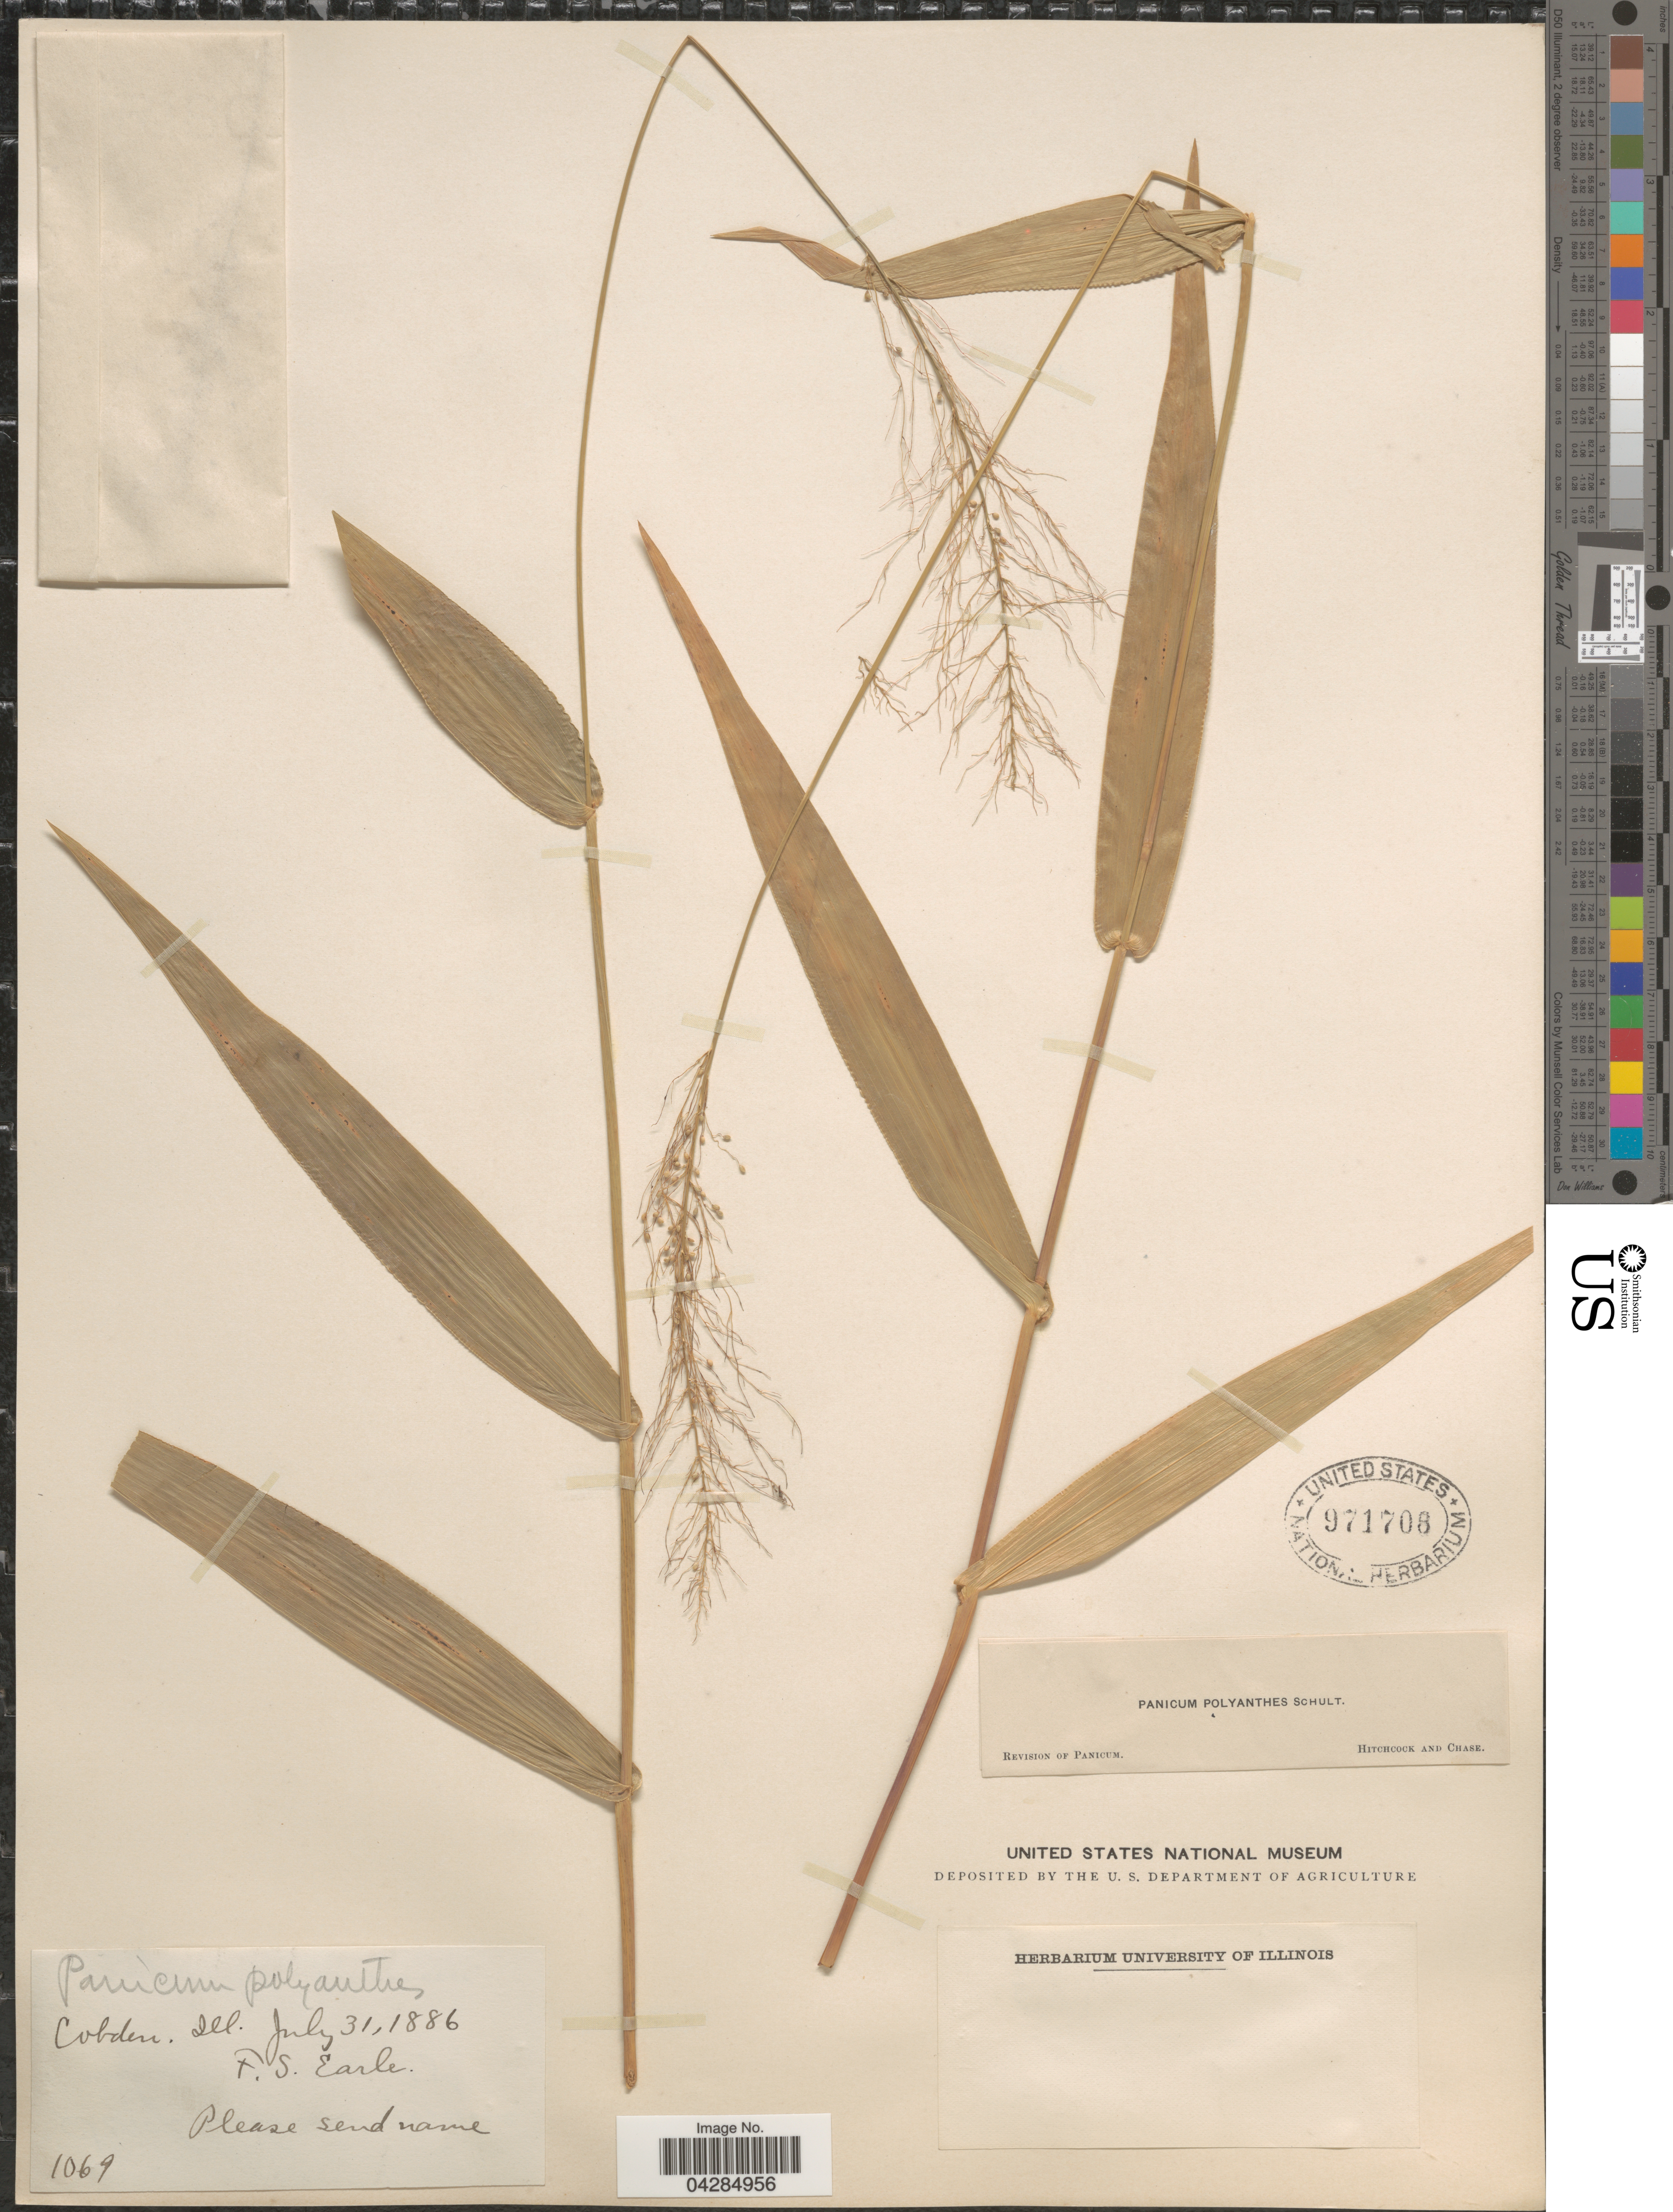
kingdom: Plantae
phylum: Tracheophyta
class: Liliopsida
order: Poales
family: Poaceae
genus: Dichanthelium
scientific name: Dichanthelium portoricense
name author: (Desv. ex Ham.) B.F. Hansen & Wunderlin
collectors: F. S. Earle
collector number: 1069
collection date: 1886-07-31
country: United States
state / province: Illinois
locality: Cobden.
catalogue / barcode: US 971708